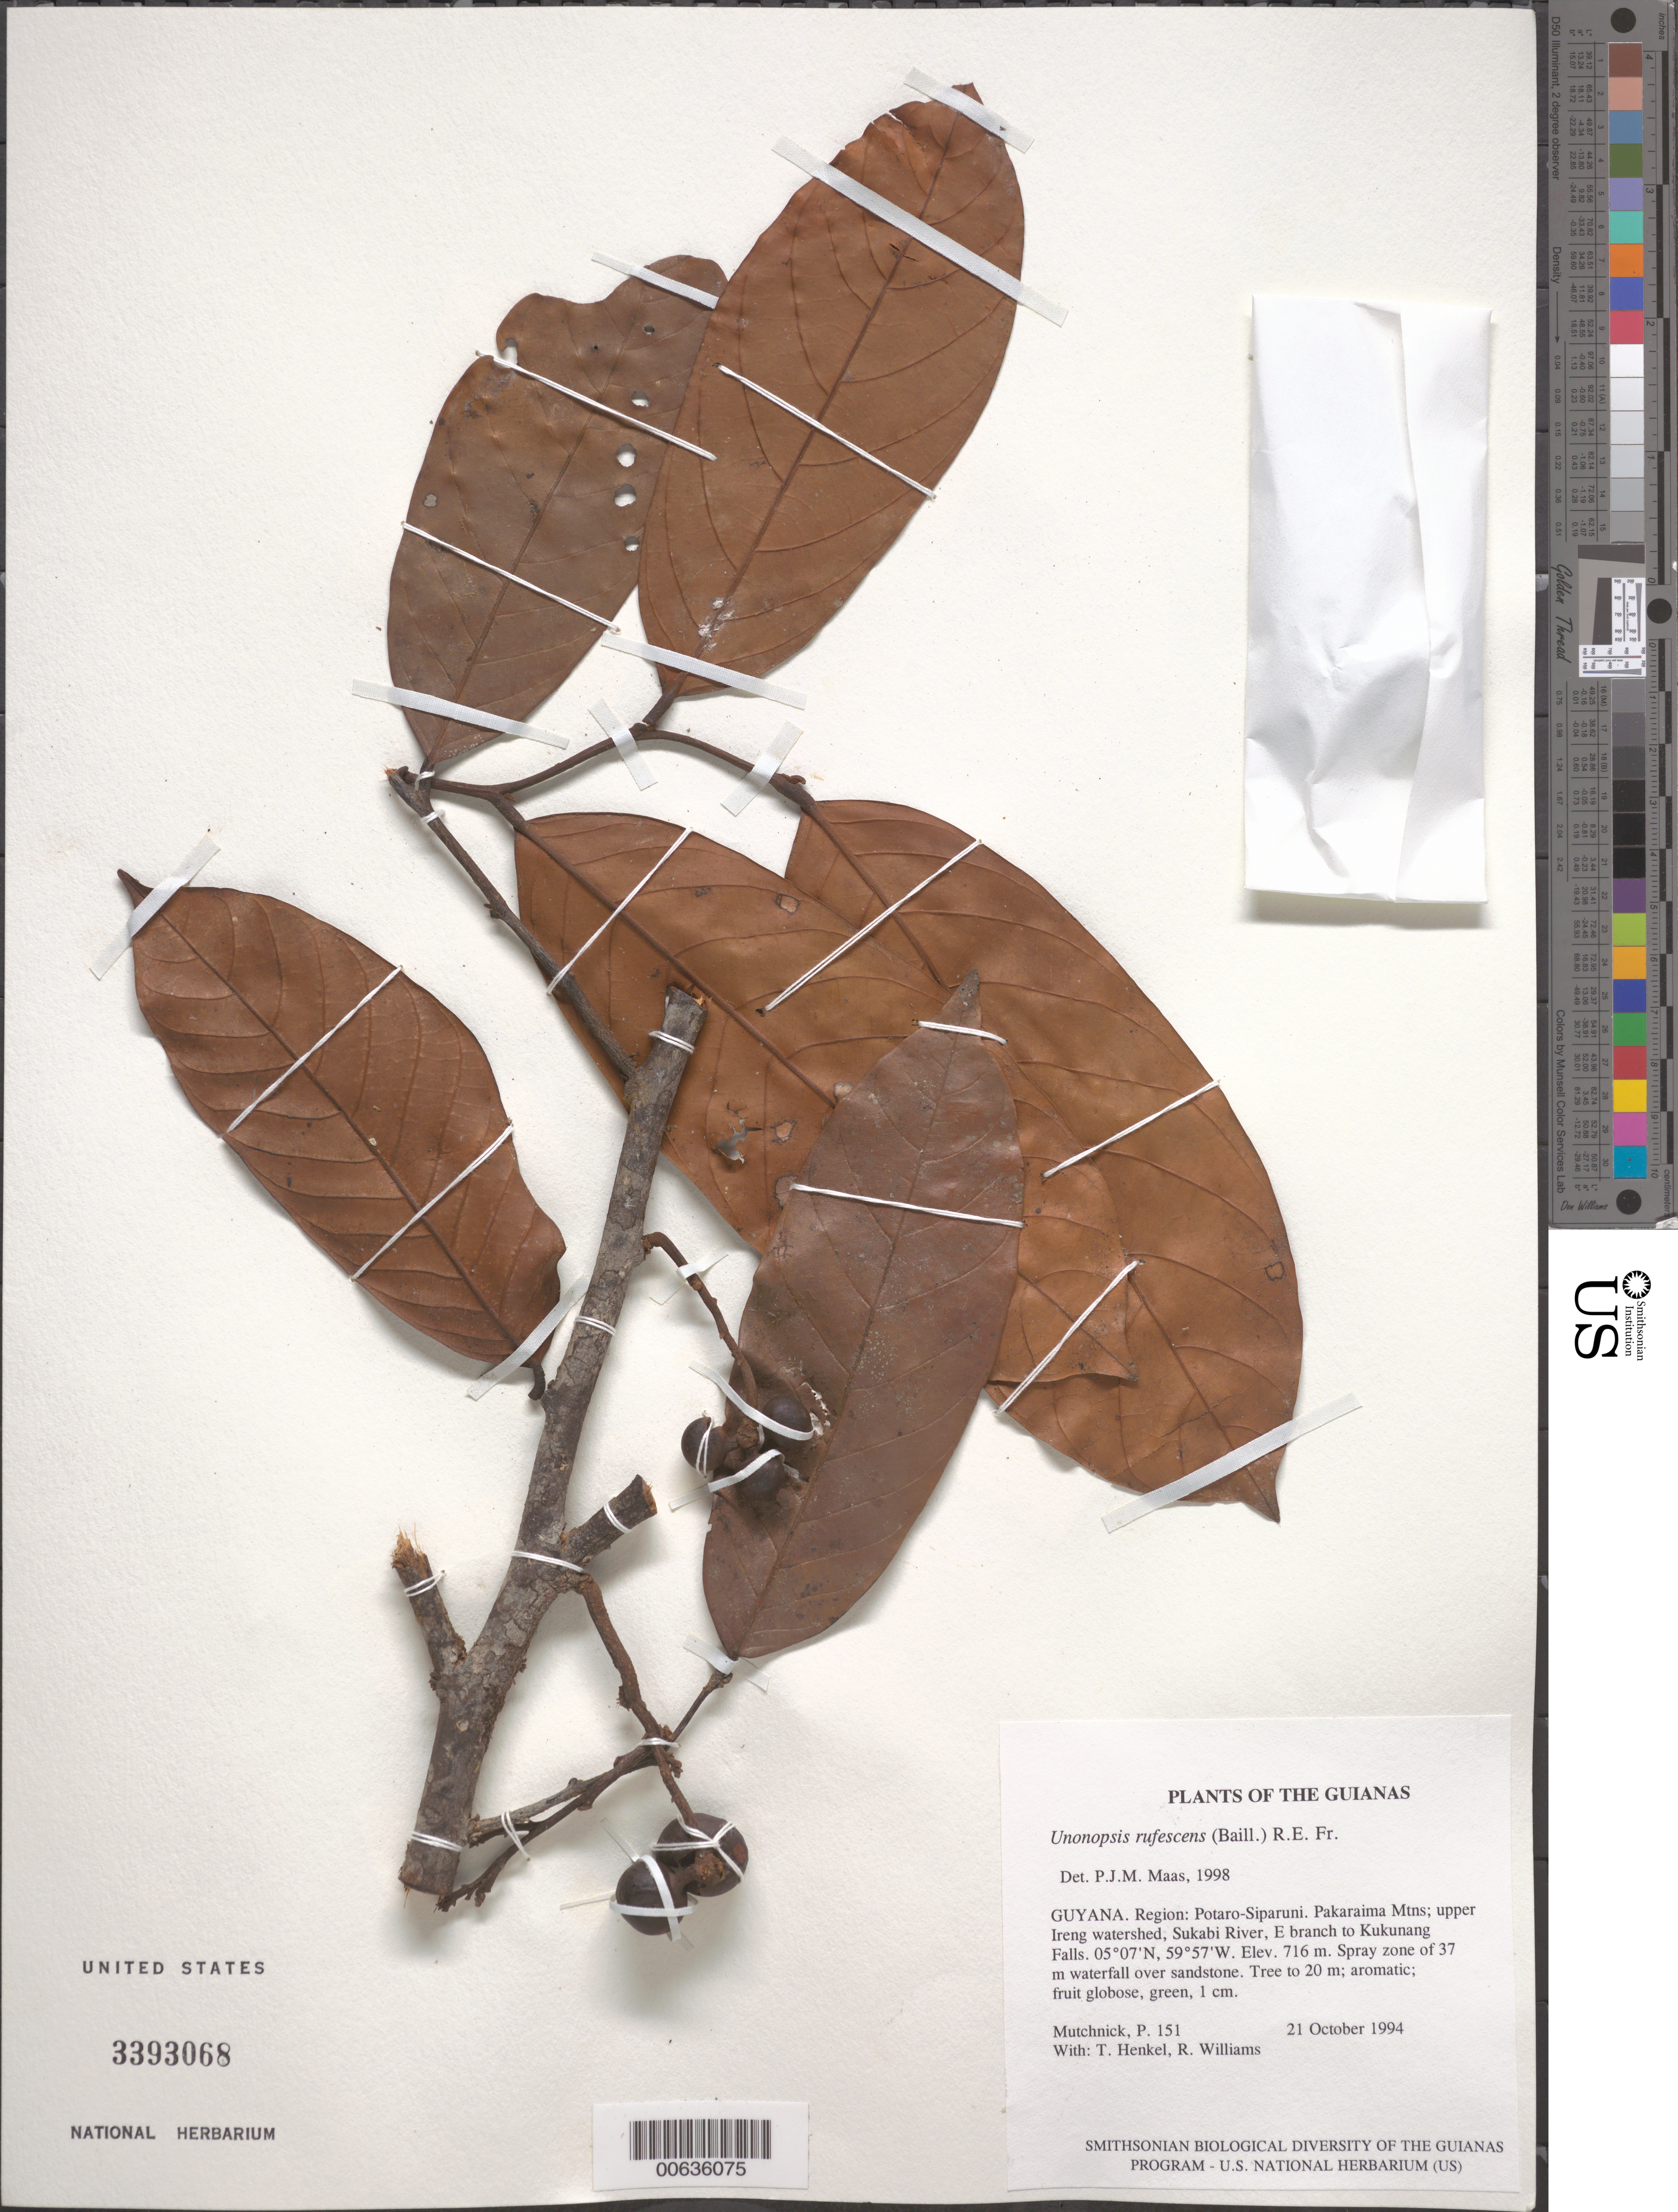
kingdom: Plantae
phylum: Tracheophyta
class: Magnoliopsida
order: Magnoliales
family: Annonaceae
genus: Unonopsis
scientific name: Unonopsis rufescens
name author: (Baill.) R.E. Fr.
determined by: Maas, Paul J. M.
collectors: P. Mutchnick, T. Henkel & R. Williams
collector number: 151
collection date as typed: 21 October 1994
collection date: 1994-10-21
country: Guyana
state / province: Potaro-Siparuni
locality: Pakaraima Mtns; upper Ireng watershed, Sukabi River, E branch to Kukunang Falls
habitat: Spray zone of 37 m waterfall over sandstone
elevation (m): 716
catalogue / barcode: US 3393068